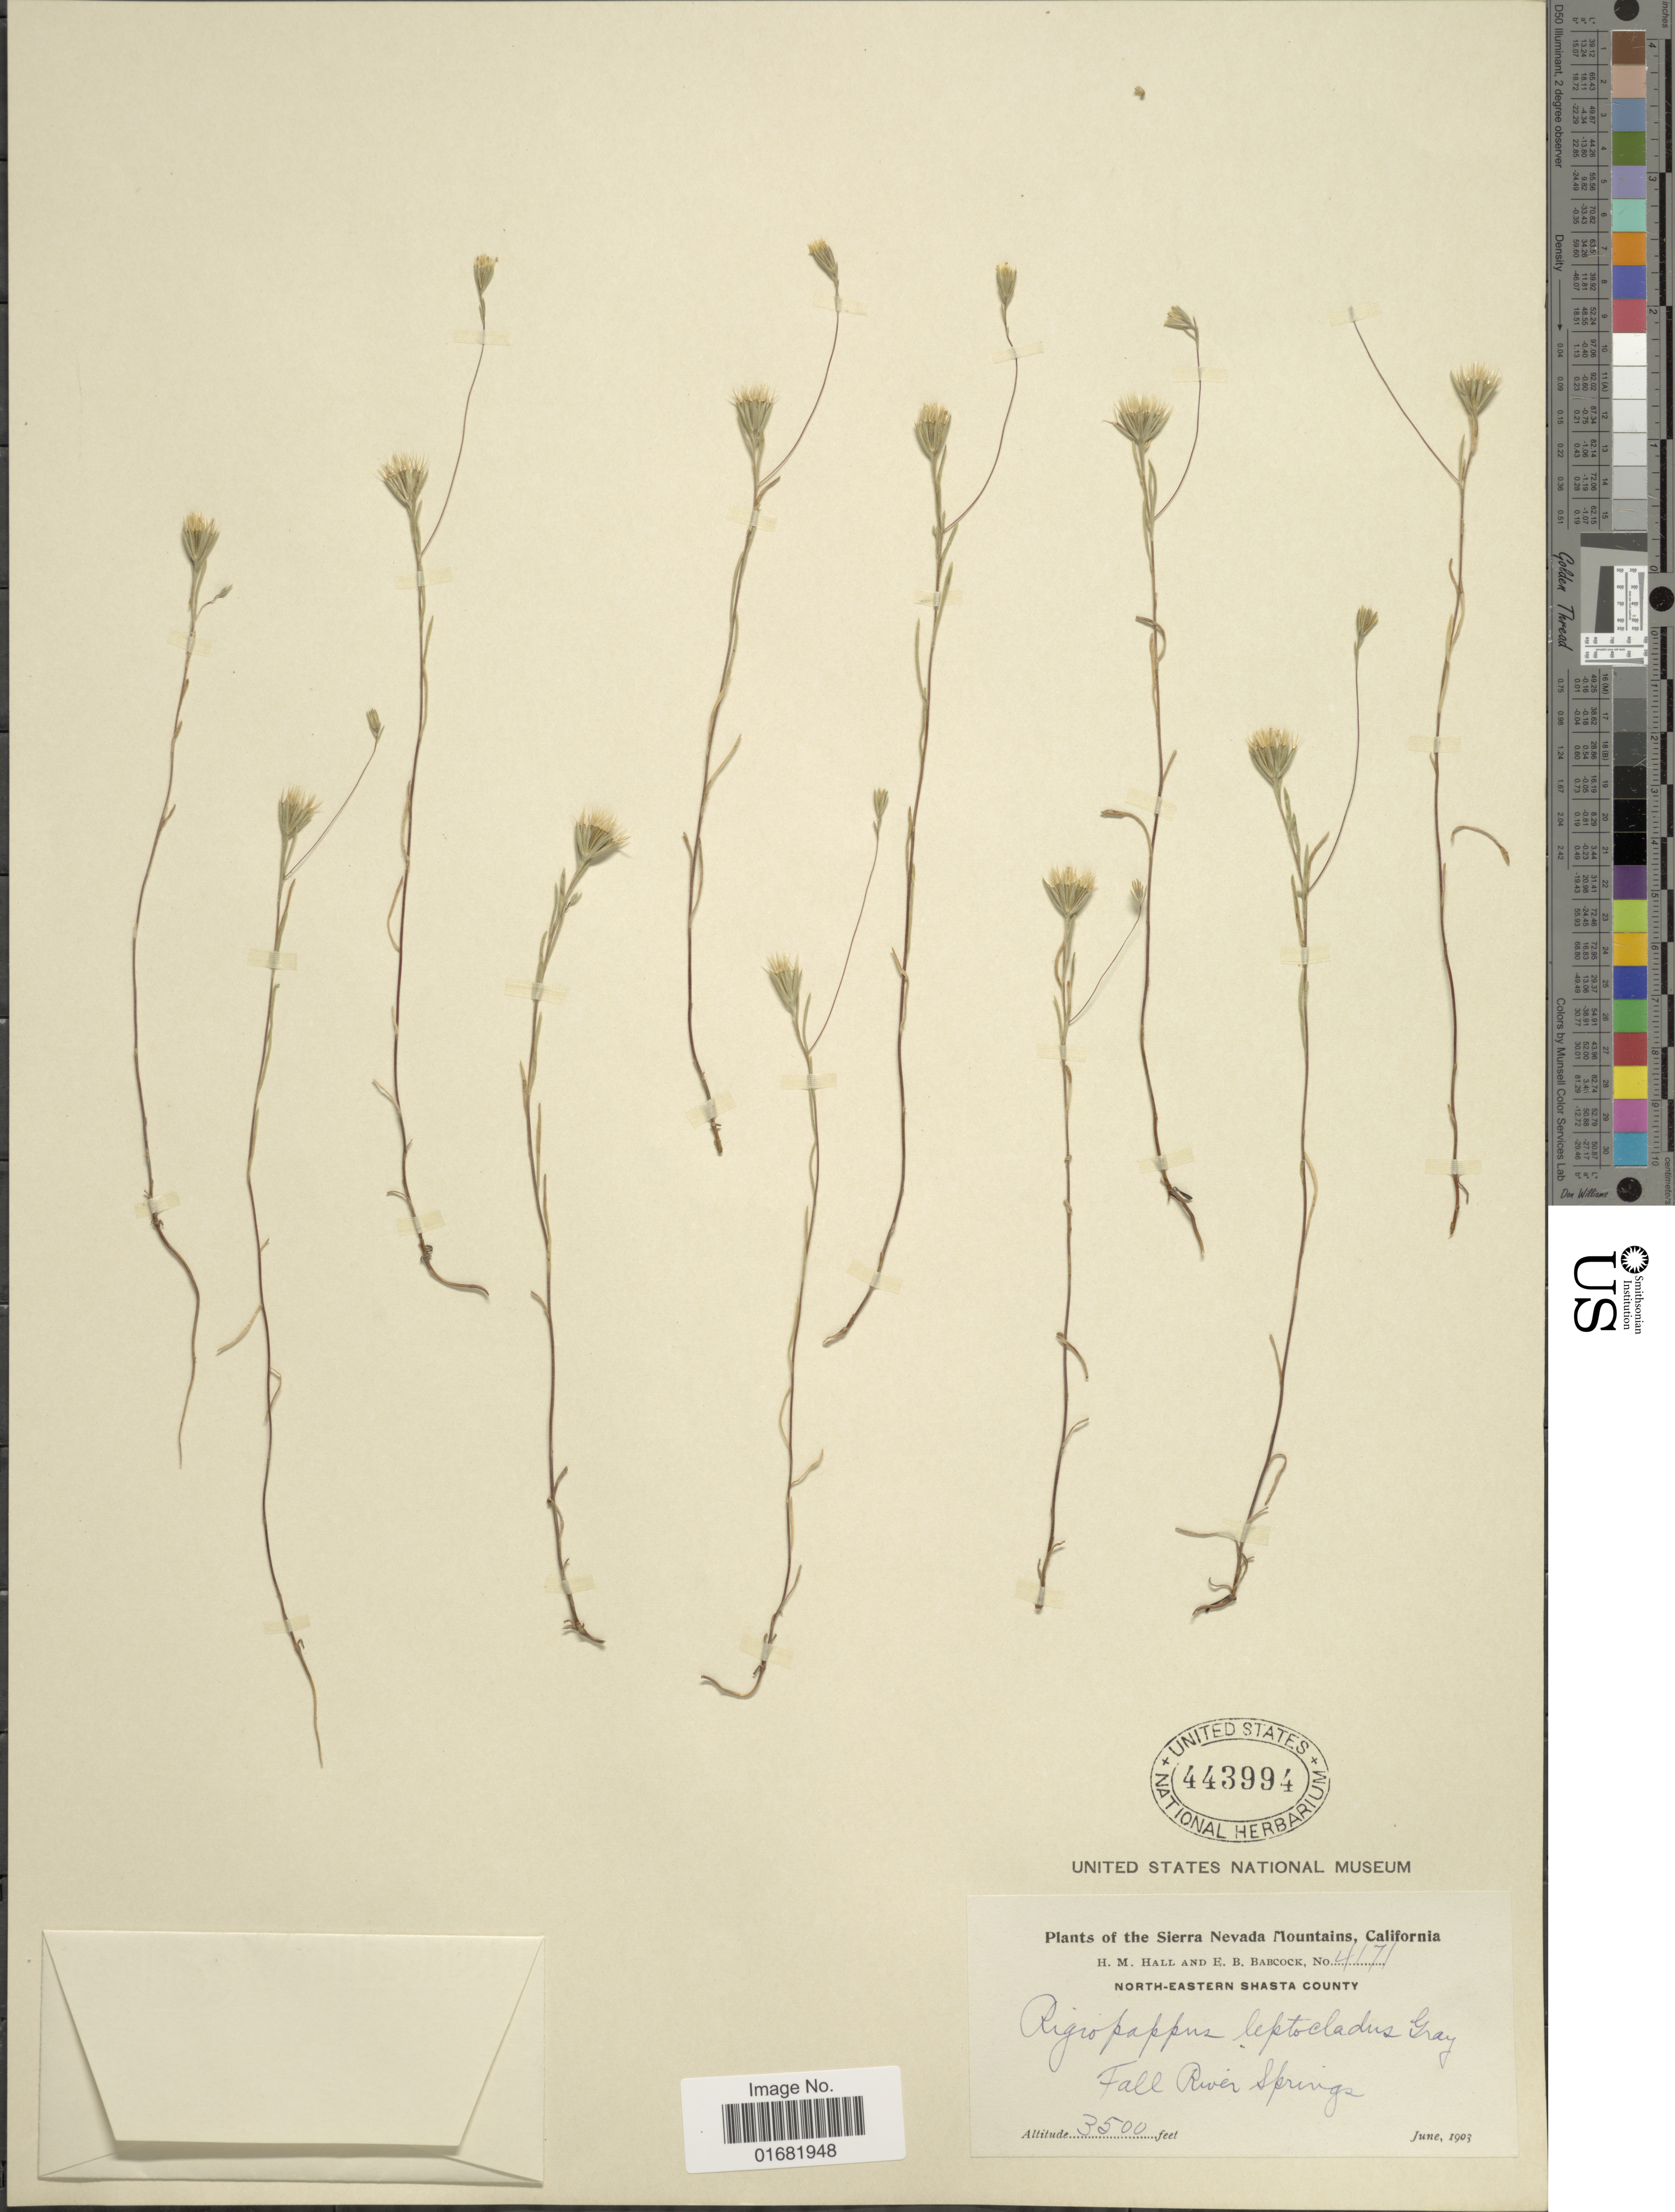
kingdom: Plantae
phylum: Tracheophyta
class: Magnoliopsida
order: Asterales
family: Asteraceae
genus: Rigiopappus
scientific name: Rigiopappus leptocladus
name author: A. Gray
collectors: H. M. Hall & E. B. Babcock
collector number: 4171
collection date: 1903-06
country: United States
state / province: California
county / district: Shasta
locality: Sierra Nevada Mountains, North-eastern Shasta County. Fall River Springs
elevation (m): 1067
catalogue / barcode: US 443994